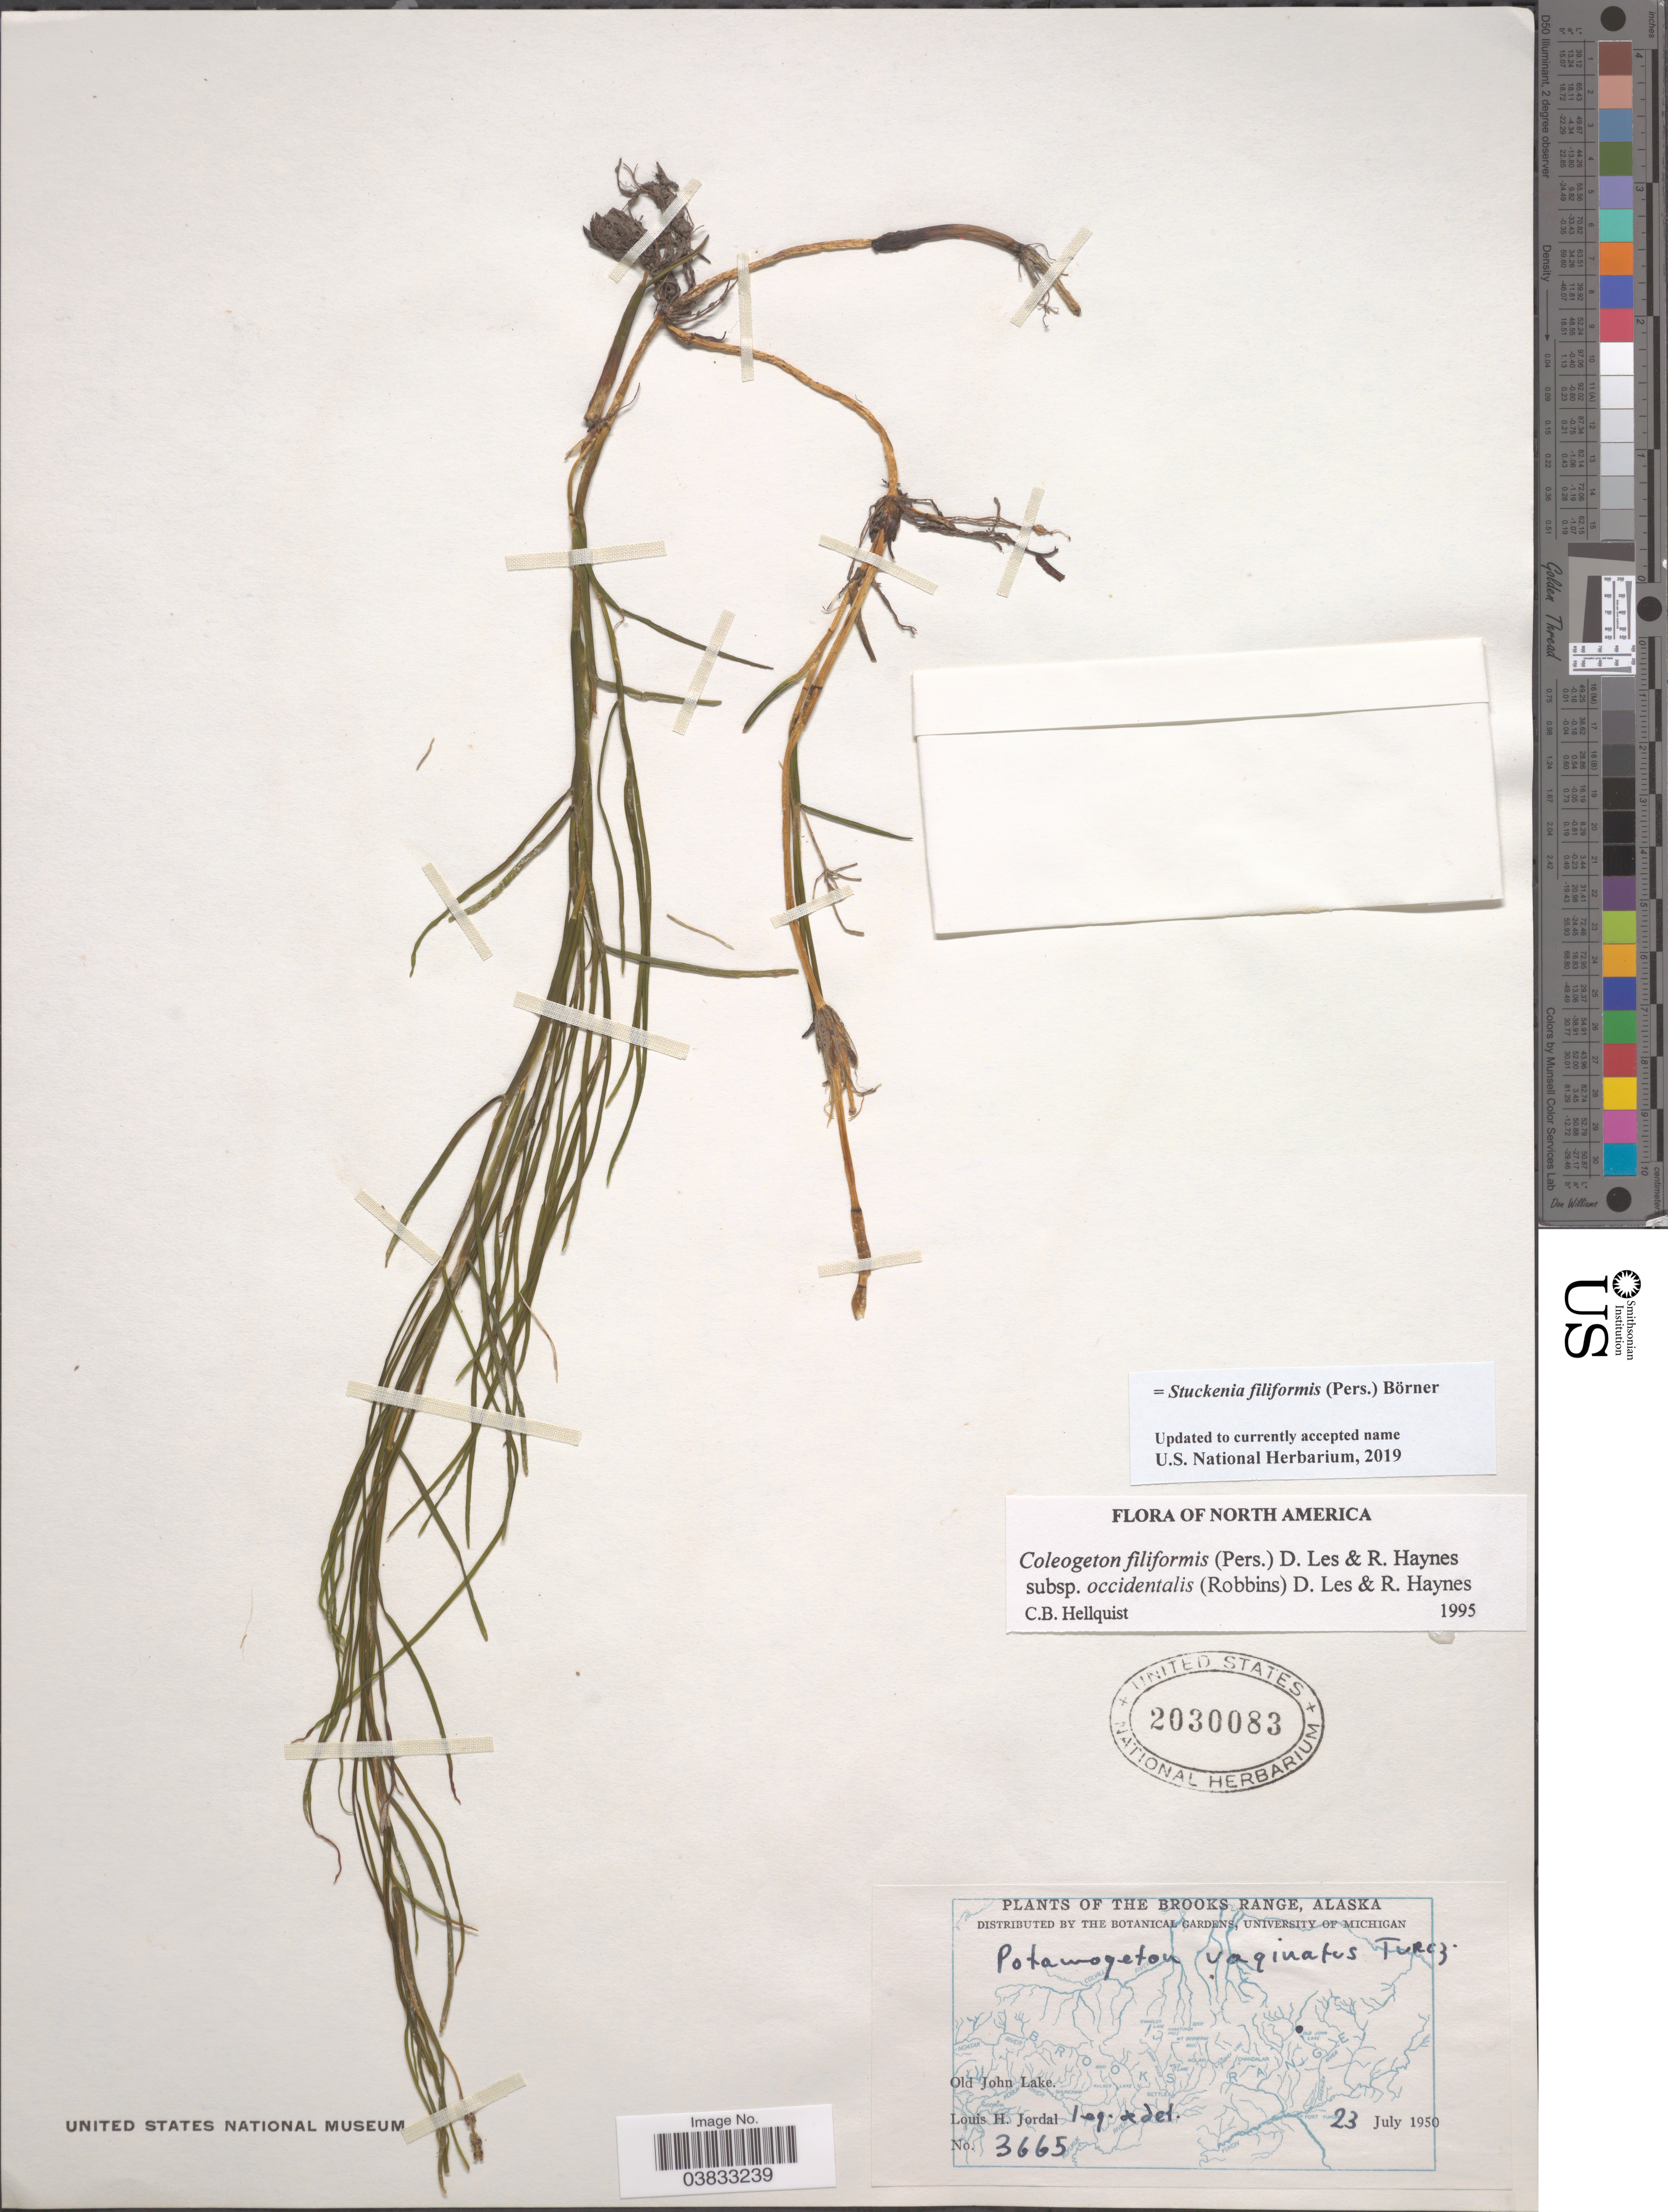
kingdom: Plantae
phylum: Tracheophyta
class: Liliopsida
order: Alismatales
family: Potamogetonaceae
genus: Stuckenia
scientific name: Stuckenia filiformis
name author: (Pers.) Börner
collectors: L. Jordal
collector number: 3665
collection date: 1950-07-23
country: United States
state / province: Alaska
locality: The Brooks Range. Old John Lake.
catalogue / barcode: US 2030083